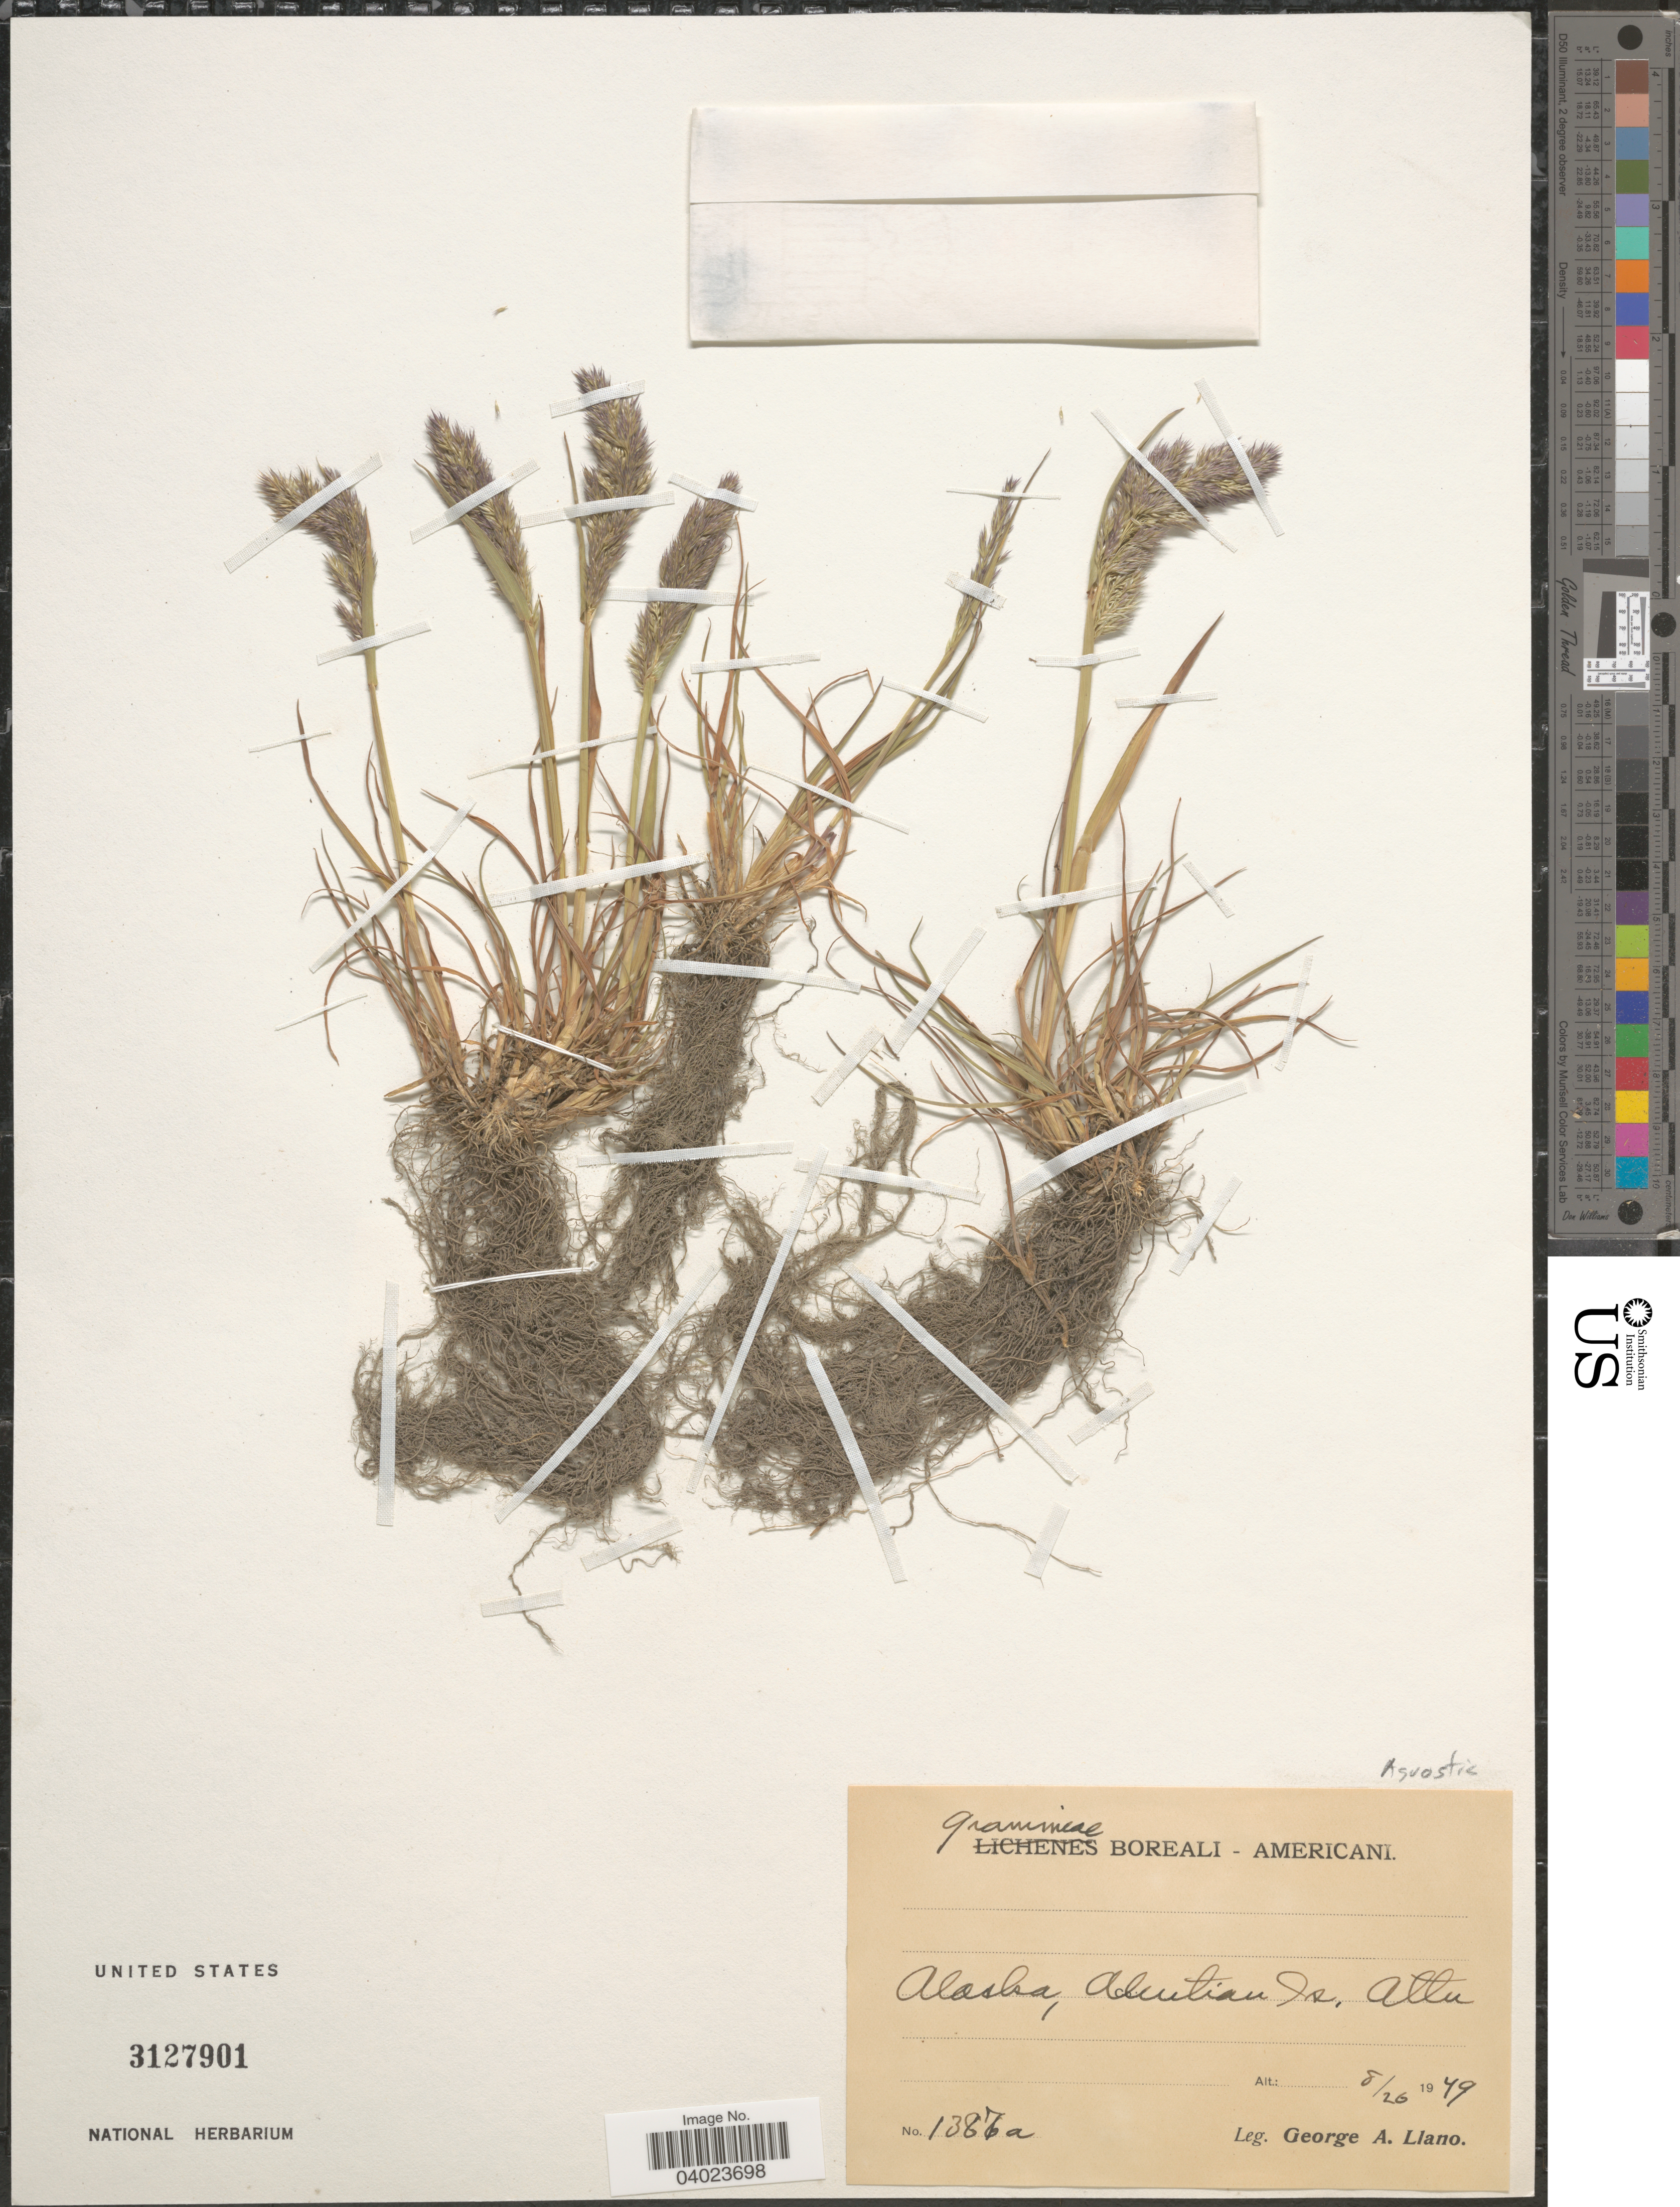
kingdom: Plantae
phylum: Tracheophyta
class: Liliopsida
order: Poales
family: Poaceae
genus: Agrostis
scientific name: Agrostis sp.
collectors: G. Llano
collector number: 1387a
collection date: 1949-08-26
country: United States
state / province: Alaska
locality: Aleutian Is. Attu.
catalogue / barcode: US 3127901